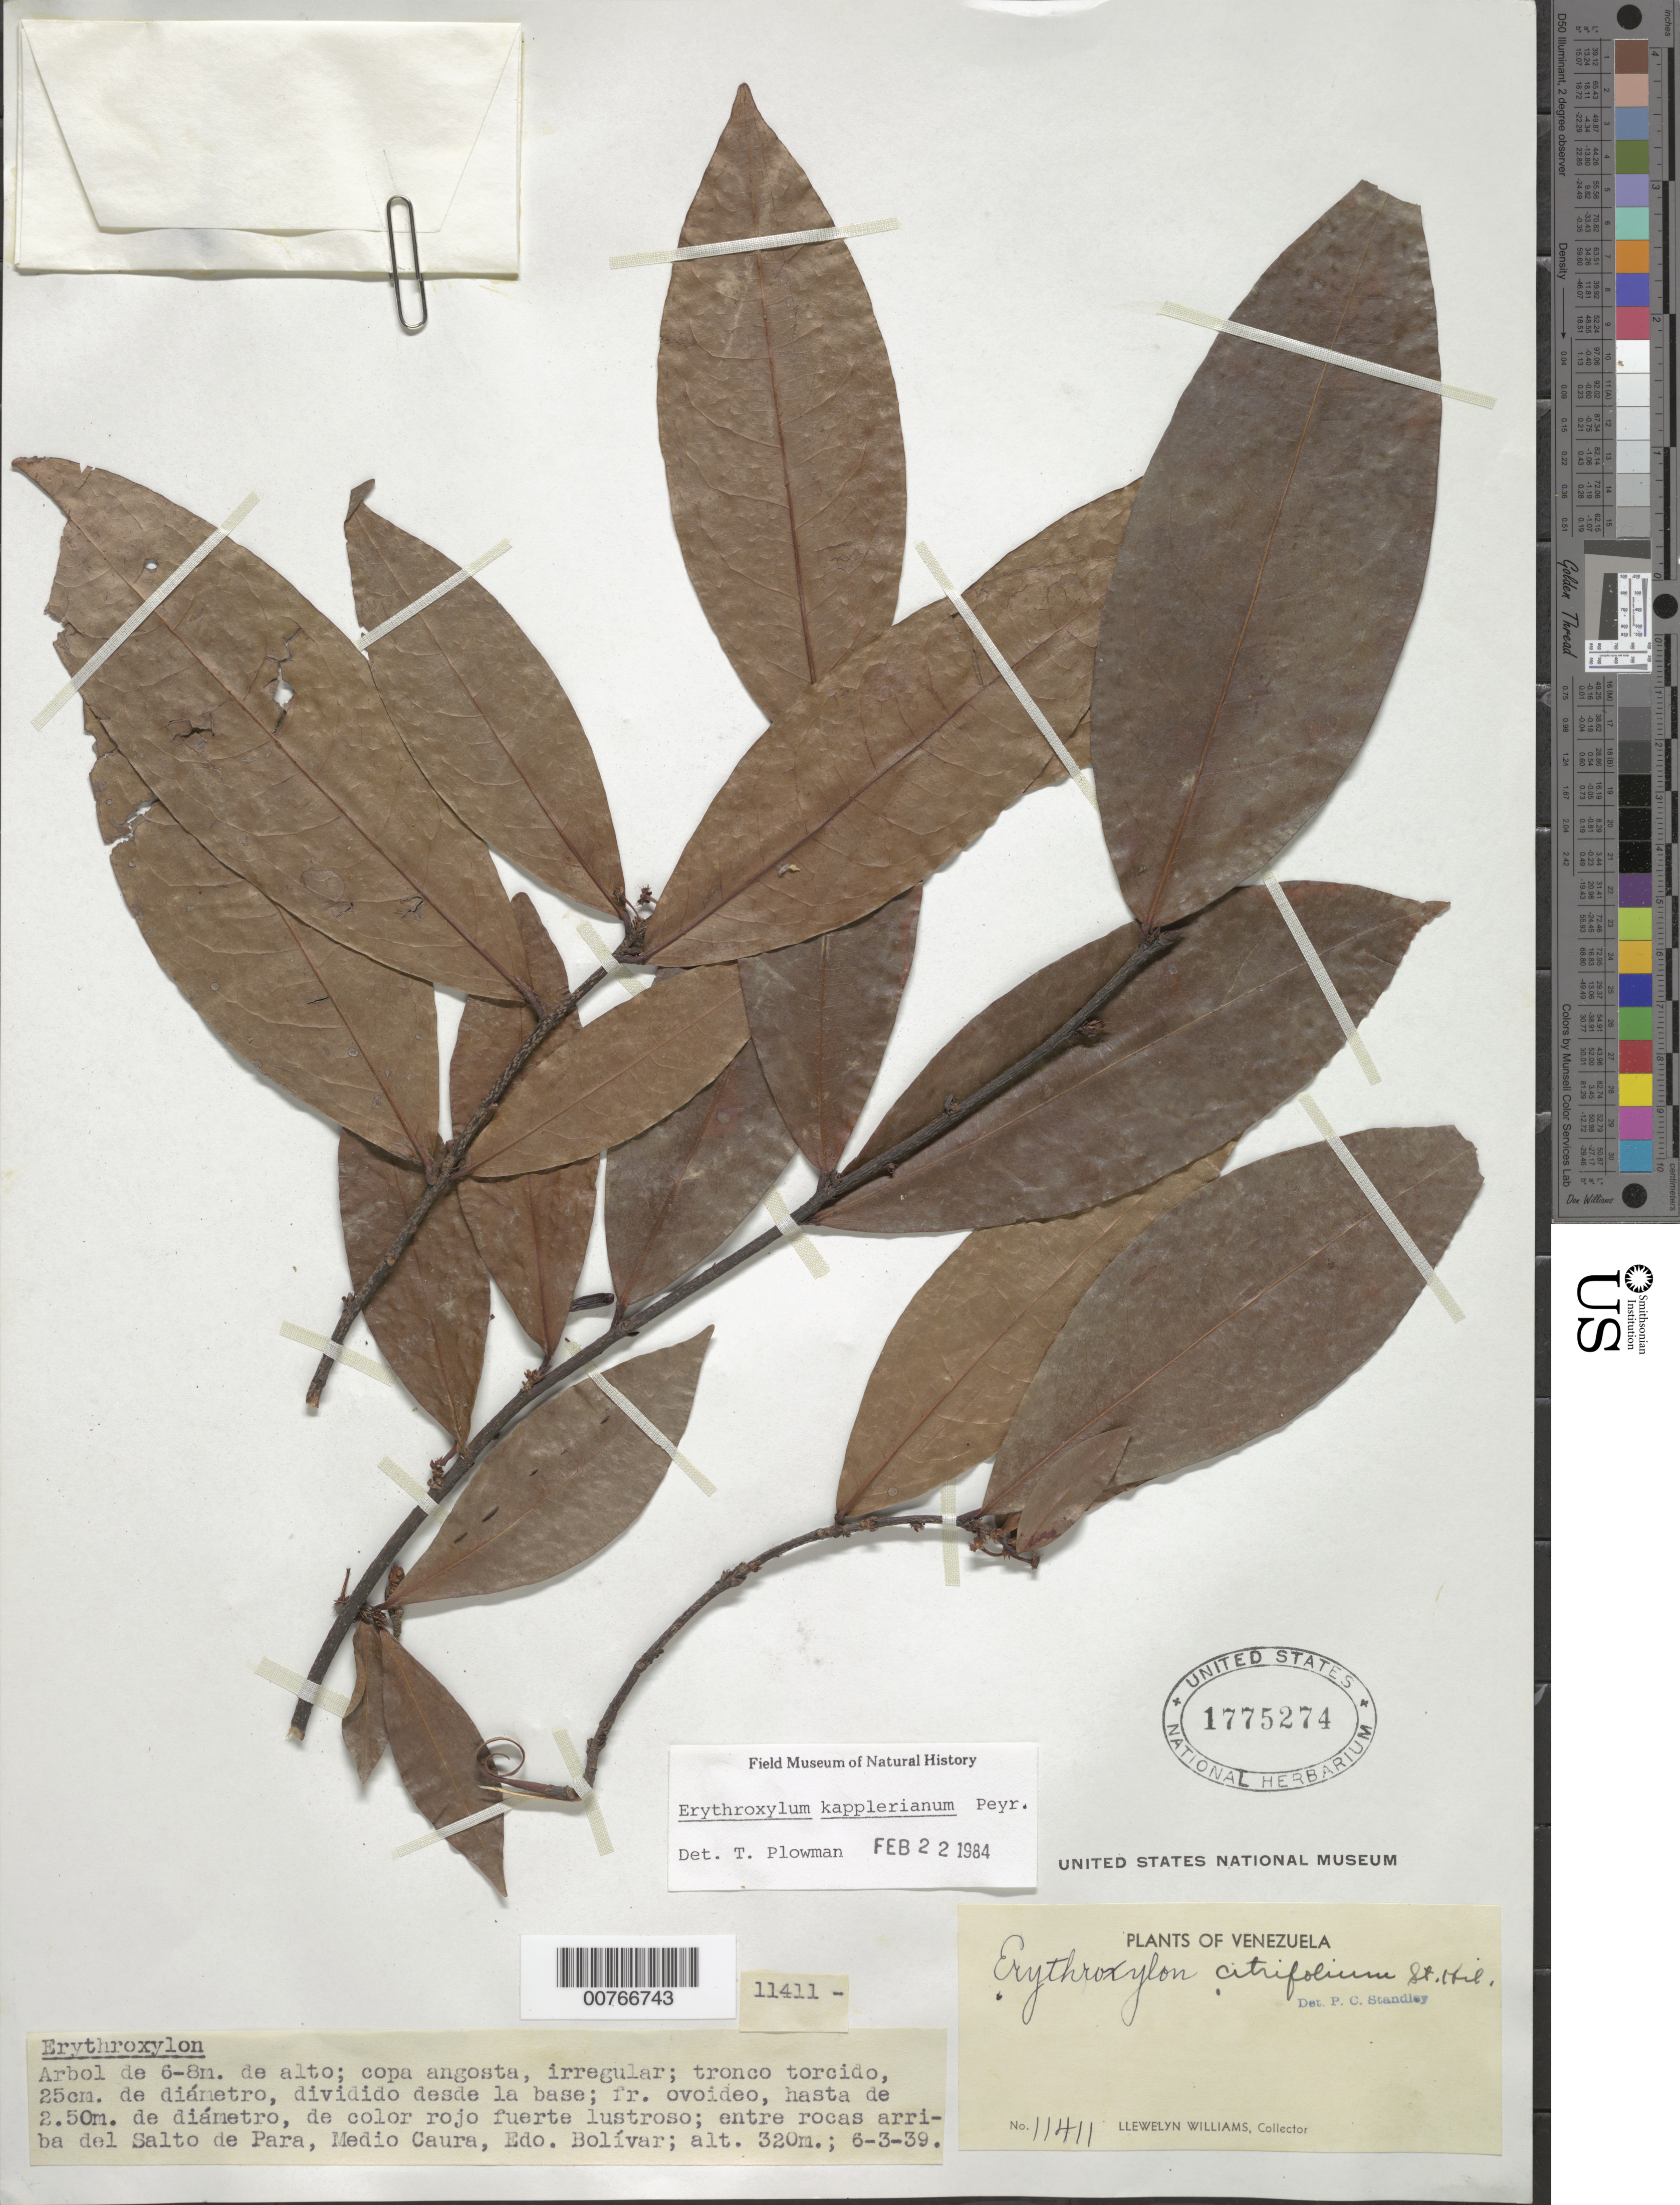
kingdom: Plantae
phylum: Tracheophyta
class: Magnoliopsida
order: Malpighiales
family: Erythroxylaceae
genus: Erythroxylum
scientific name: Erythroxylum kapplerianum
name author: Peyr.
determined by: Plowman, Timothy C.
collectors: Ll. Williams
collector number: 11411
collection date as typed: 6-Mar-39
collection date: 1939-03-06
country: Venezuela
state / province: Bolívar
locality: Salto de Para, Medio Caura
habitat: Entre rocas arriba del salto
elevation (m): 320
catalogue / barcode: US 1775274